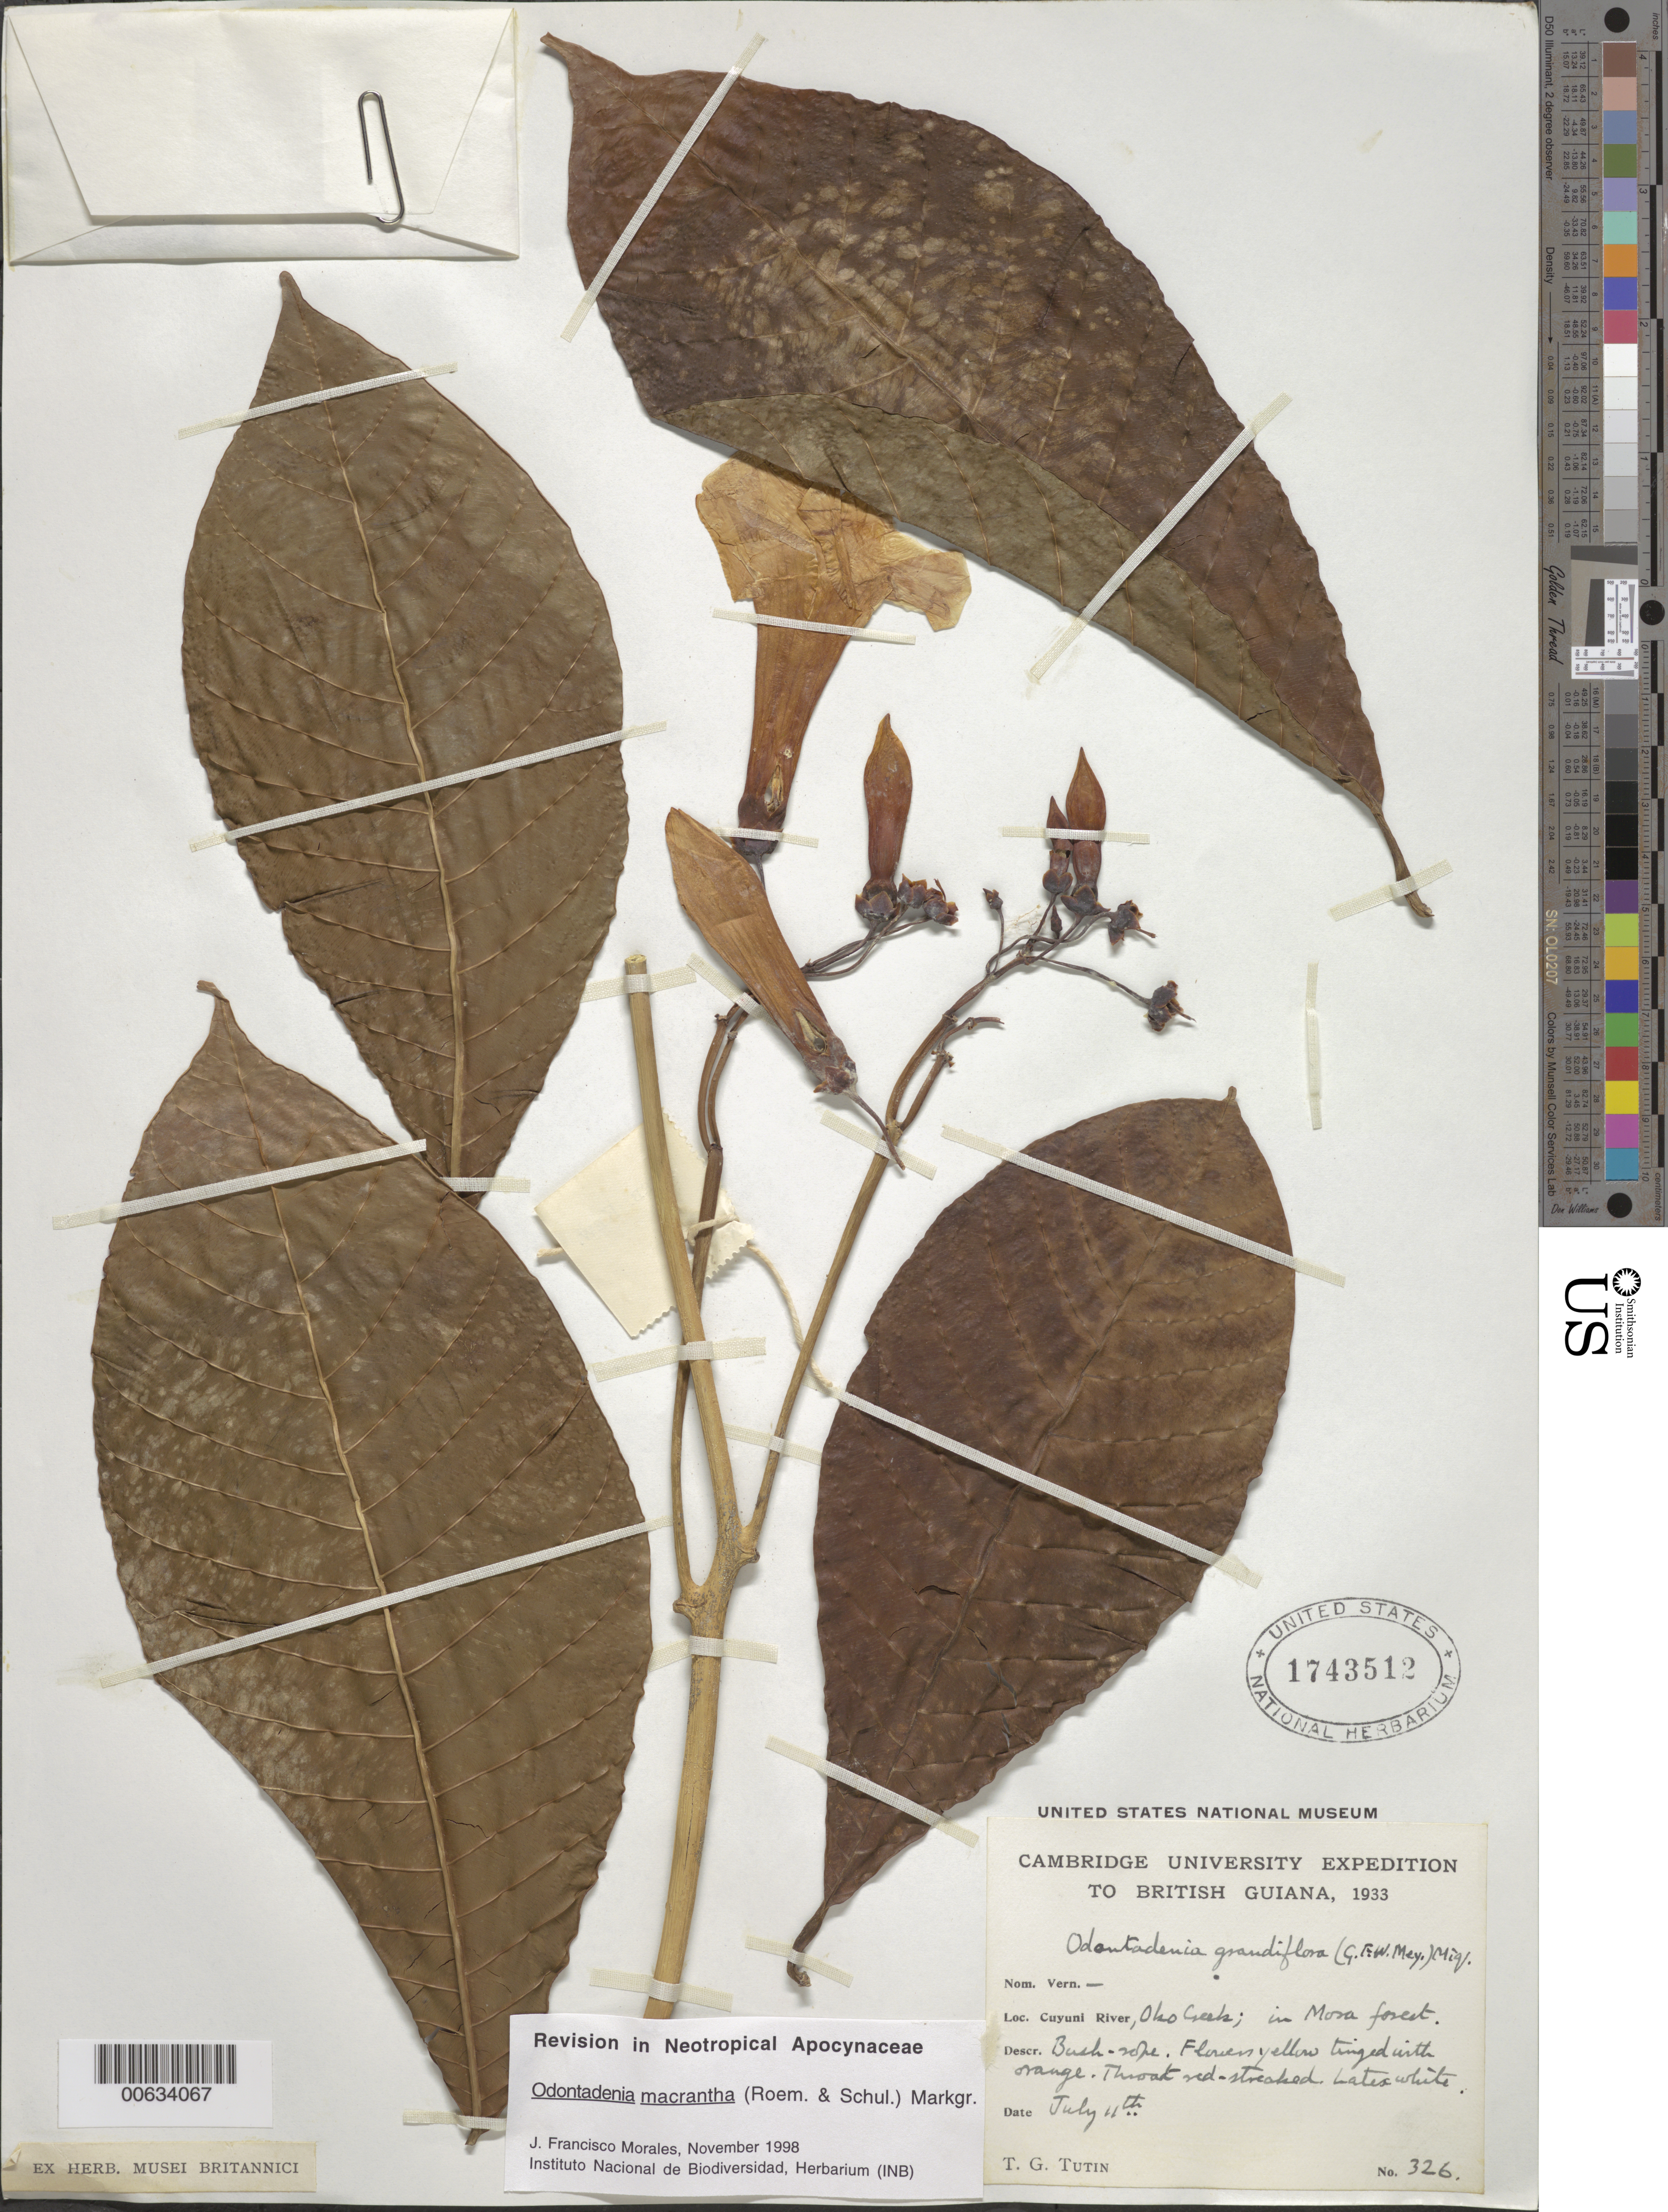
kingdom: Plantae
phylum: Tracheophyta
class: Magnoliopsida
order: Gentianales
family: Apocynaceae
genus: Odontadenia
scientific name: Odontadenia macrantha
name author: (Roem. & Schult.) Markgr.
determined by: Francisco, J. F.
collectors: T. G. Tutin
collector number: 326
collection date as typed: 11-Jul-33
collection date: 1933-07-11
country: Guyana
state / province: Cuyuni-Mazaruni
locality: Oko Creek, Cuyuni R.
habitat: Mora forest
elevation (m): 91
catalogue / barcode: US 1743512